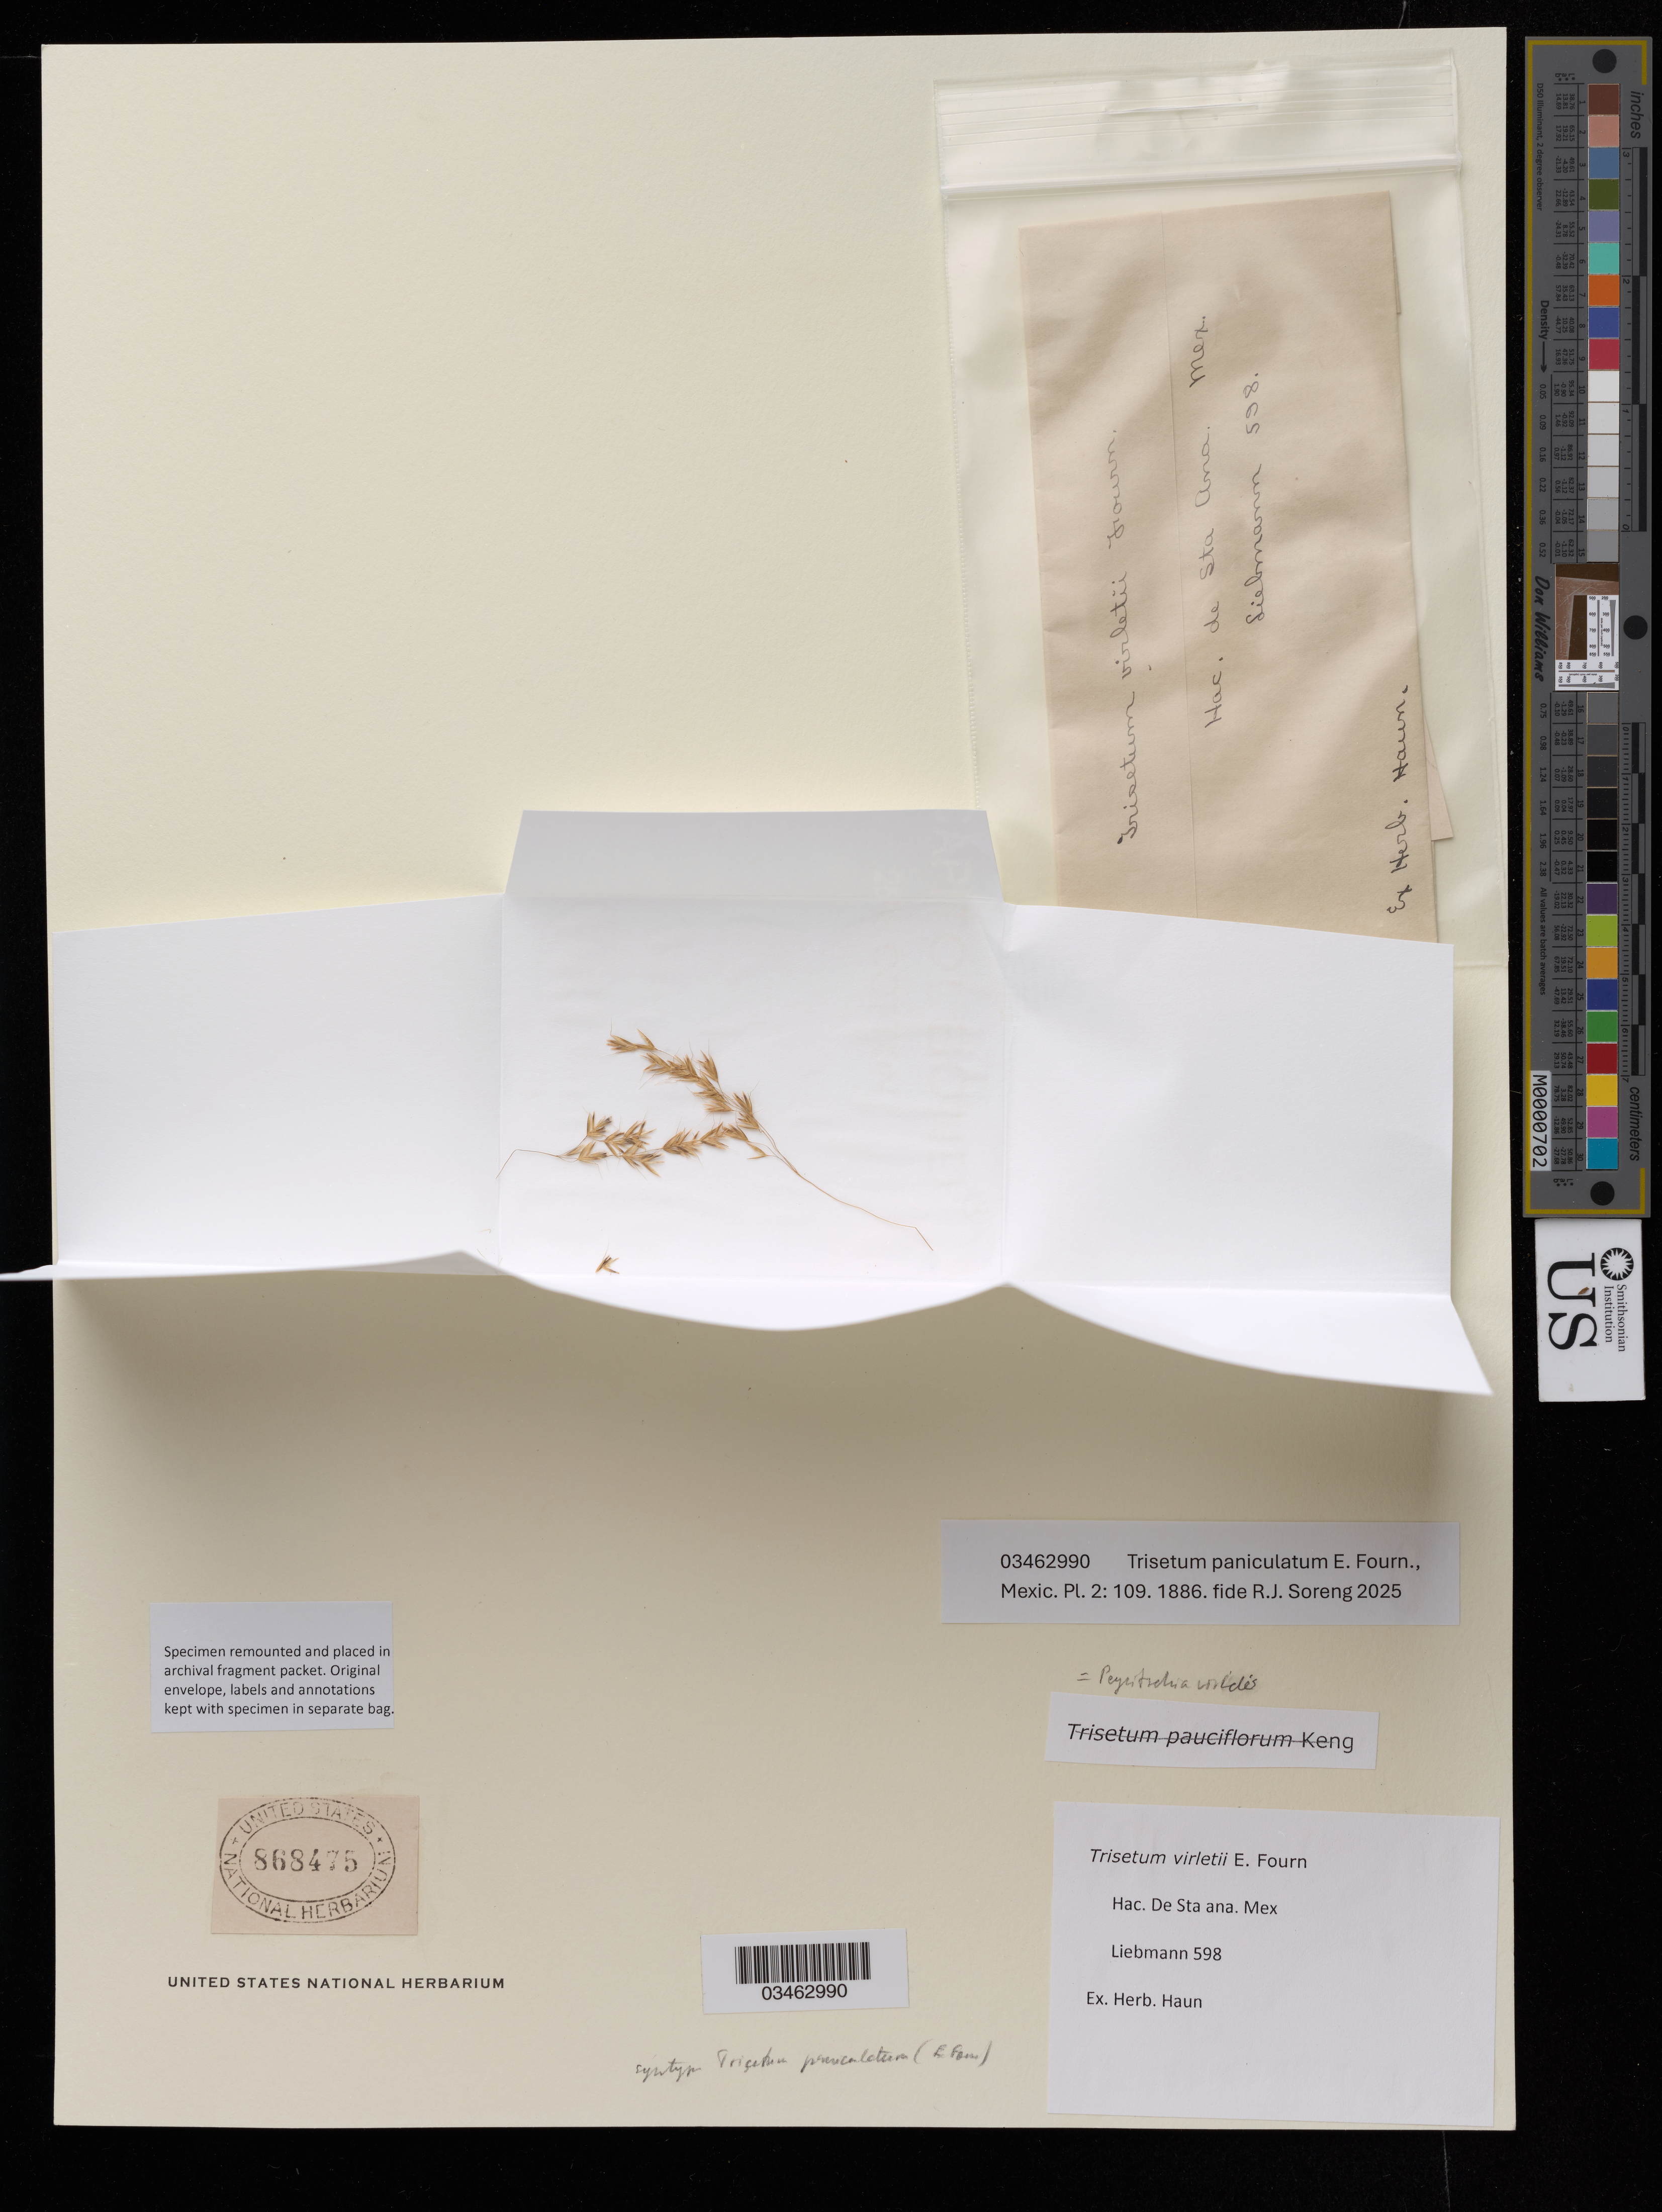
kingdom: Plantae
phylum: Tracheophyta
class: Liliopsida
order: Poales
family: Poaceae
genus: Trisetum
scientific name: Trisetum paniculatum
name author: E. Fourn.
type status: Syntype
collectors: Liebmann, --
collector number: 598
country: Mexico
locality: Hacienda de Sta. Ana.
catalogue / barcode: US 868475